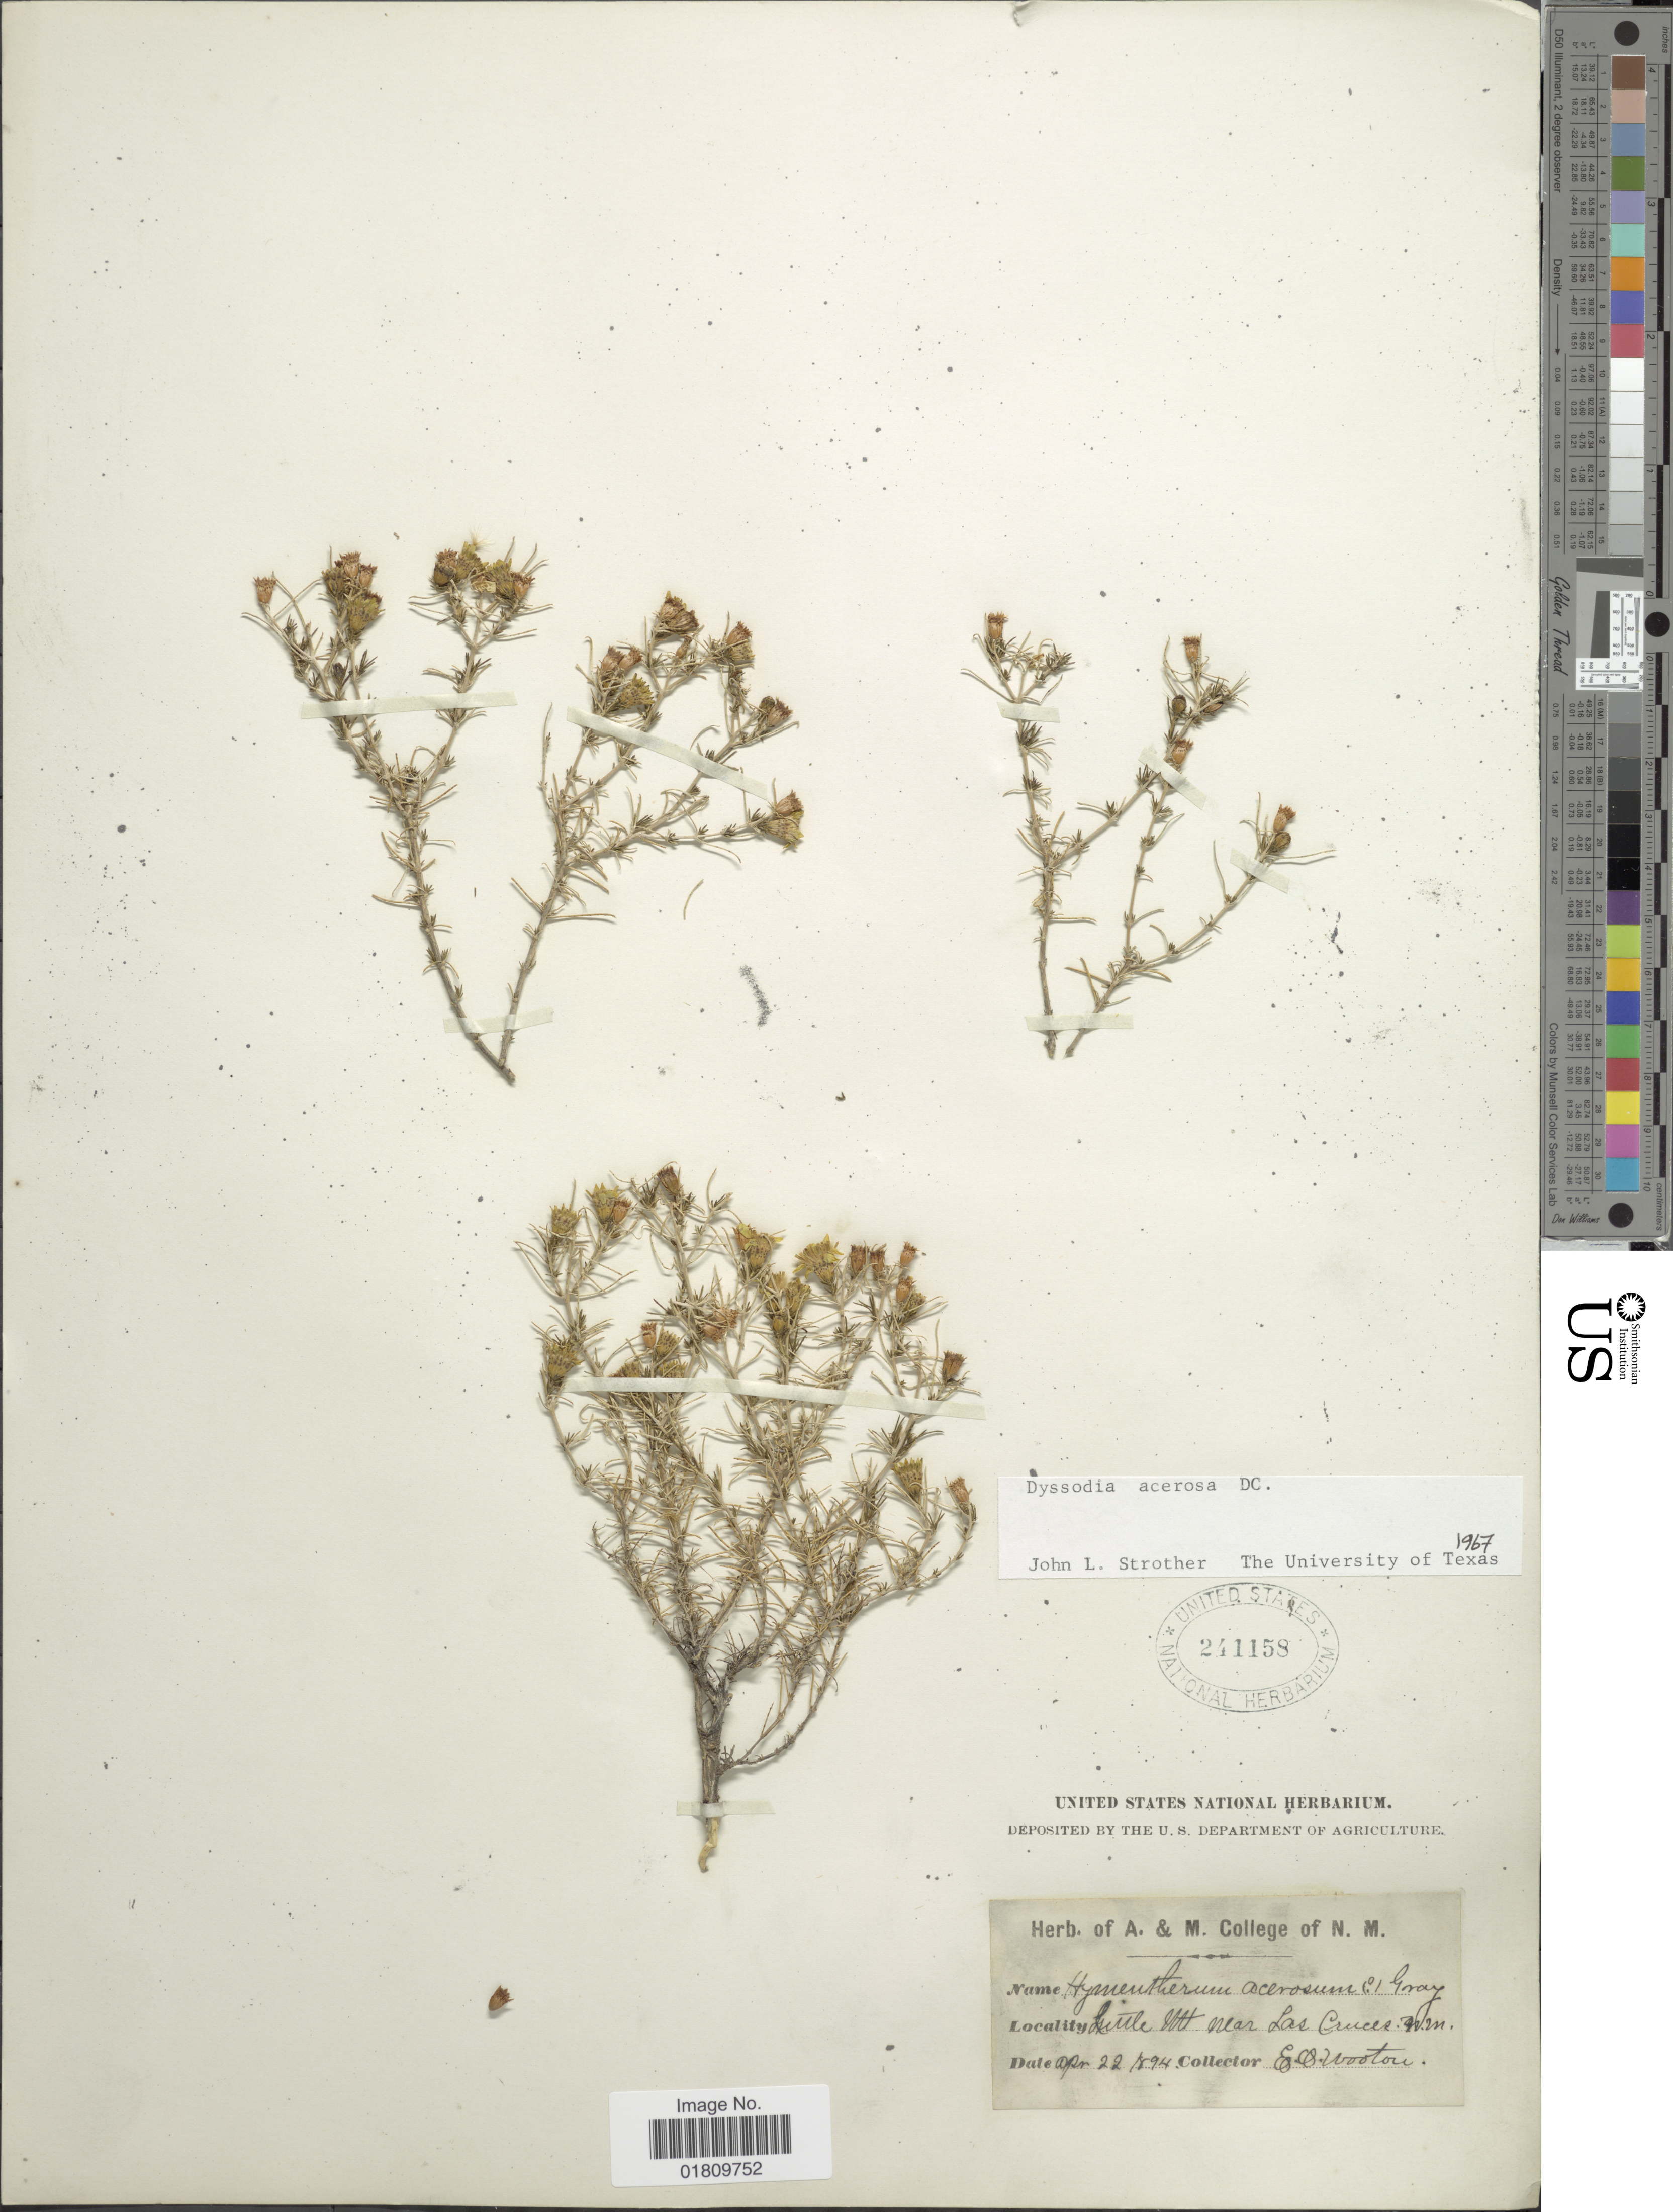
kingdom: Plantae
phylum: Tracheophyta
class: Magnoliopsida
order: Asterales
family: Asteraceae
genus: Thymophylla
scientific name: Thymophylla acerosa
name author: (DC.) Strother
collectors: E. O. Wooton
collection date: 1894-04-22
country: United States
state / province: New Mexico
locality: Little Mt near Las Cruces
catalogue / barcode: US 241158